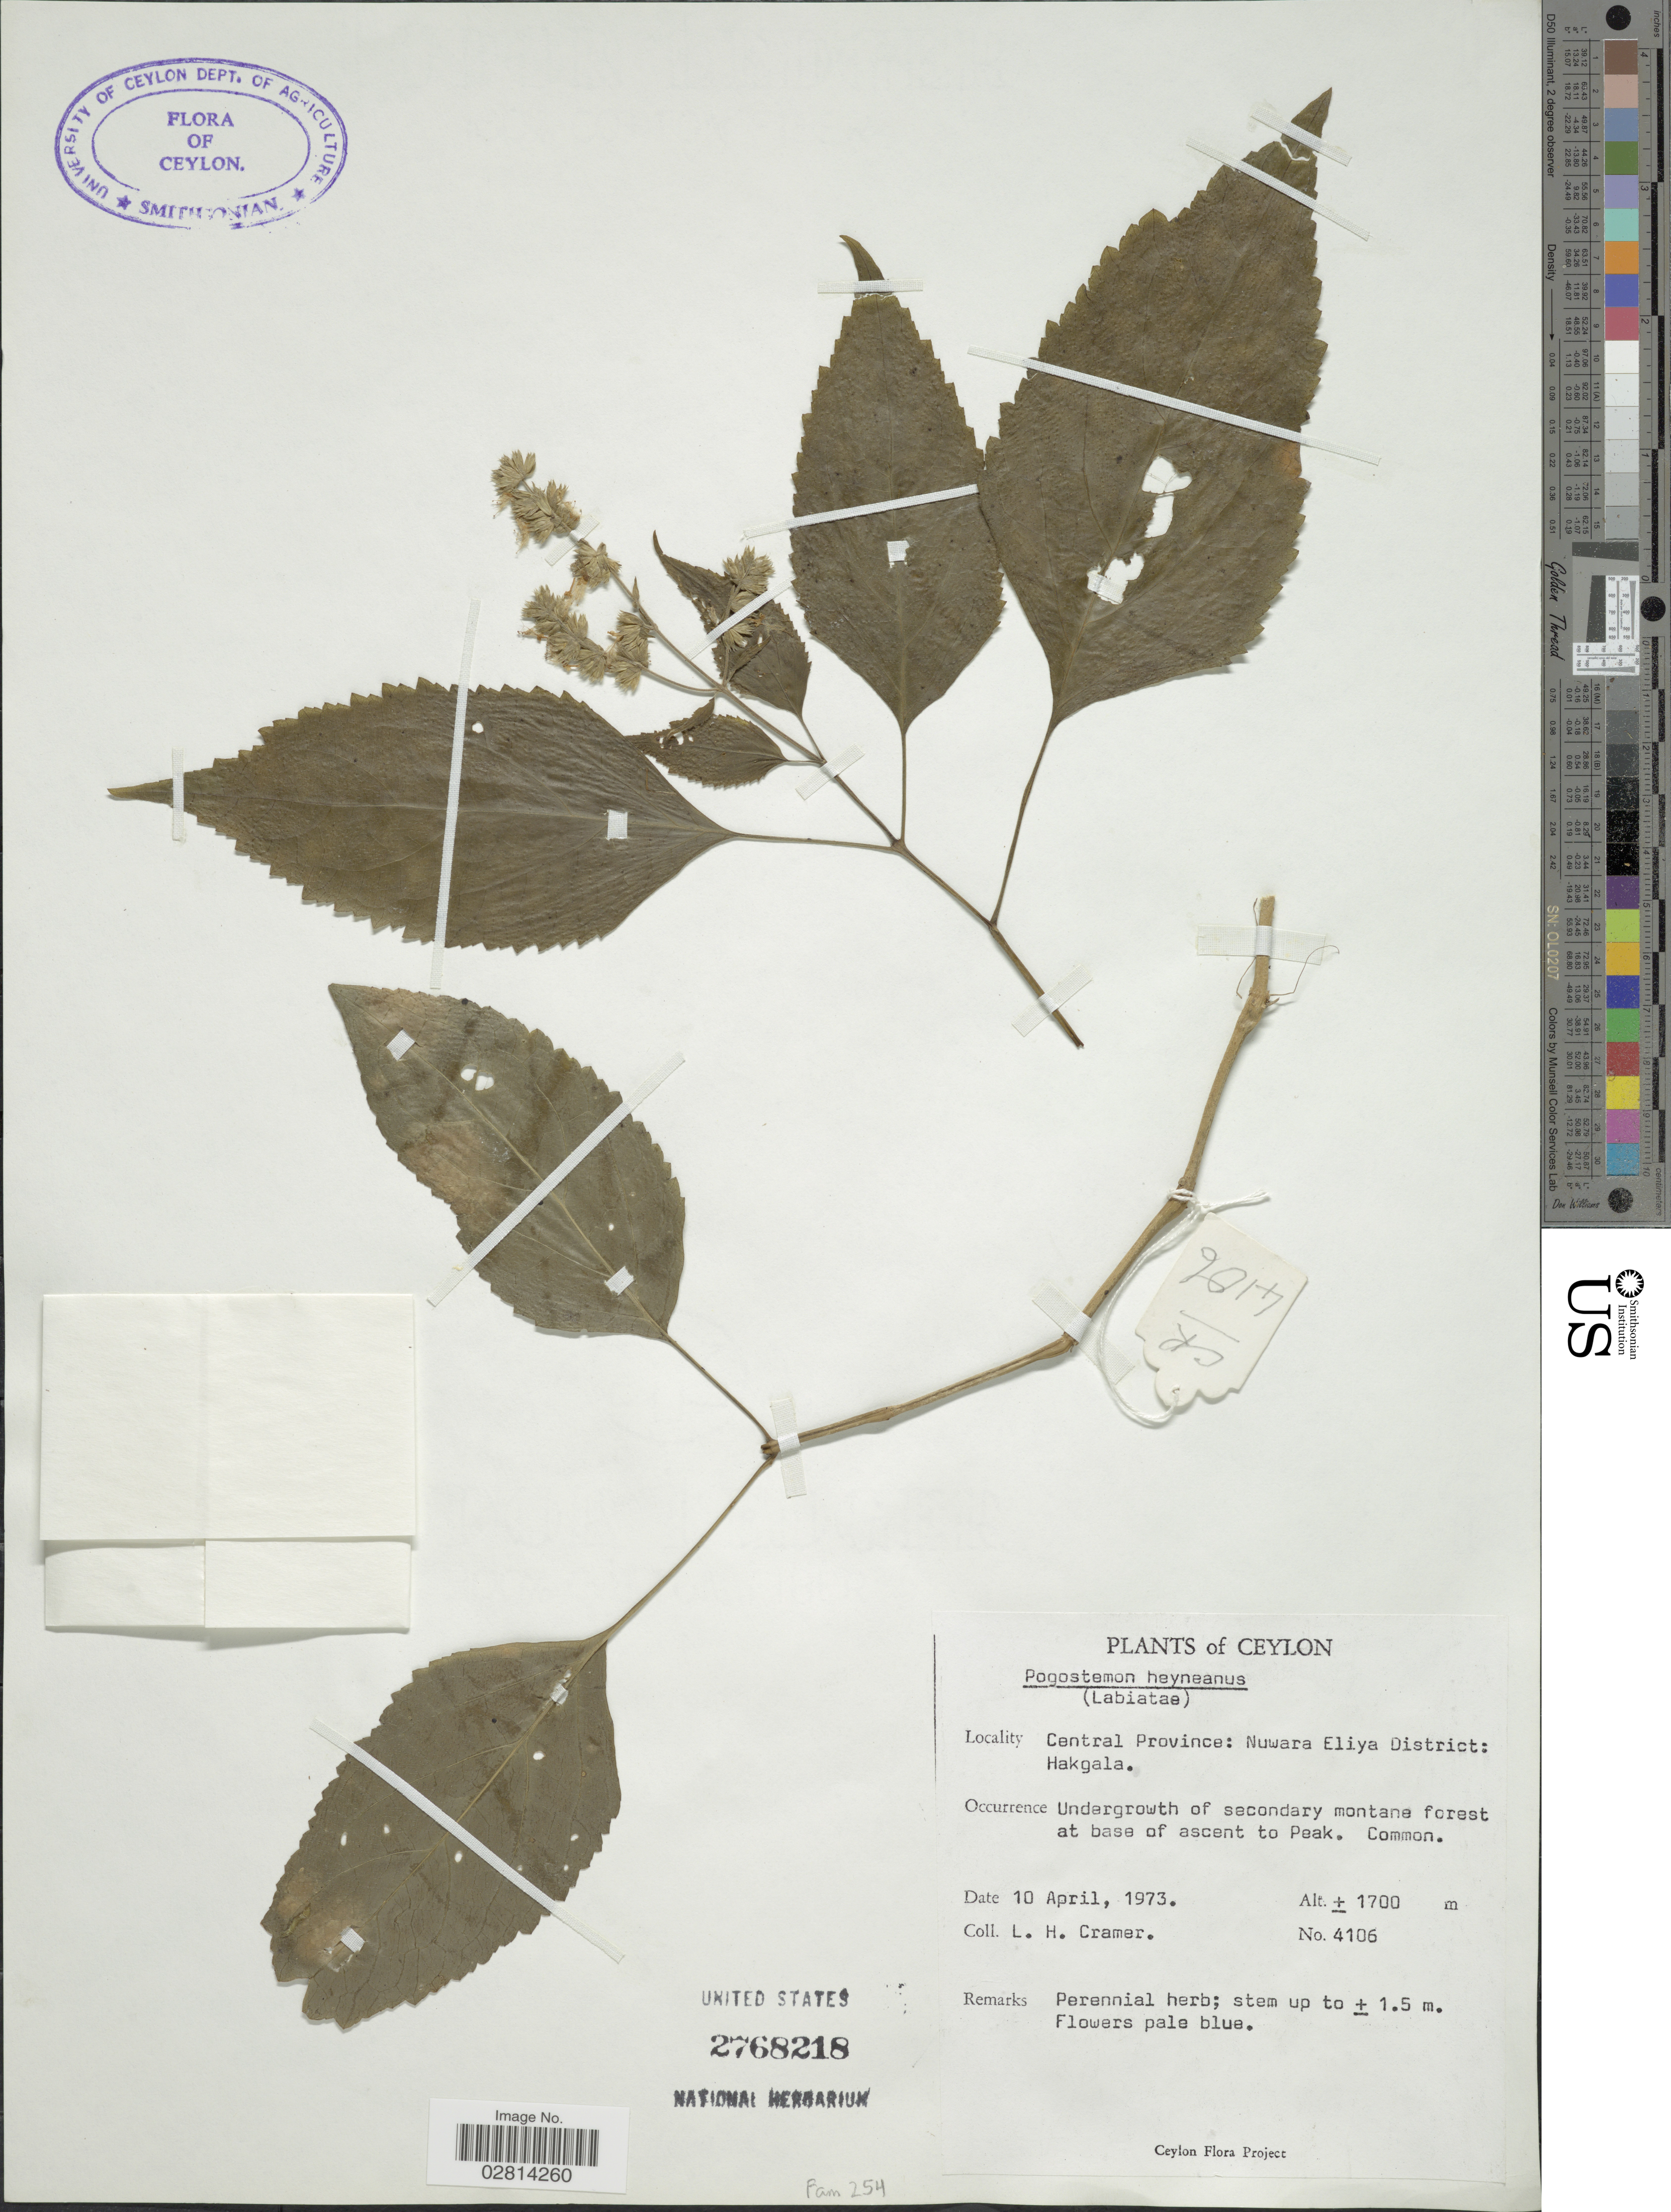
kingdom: Plantae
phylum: Tracheophyta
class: Magnoliopsida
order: Lamiales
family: Lamiaceae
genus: Pogostemon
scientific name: Pogostemon heyneanus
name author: Benth.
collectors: L. H. Cramer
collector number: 4106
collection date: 1973-04-10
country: Sri Lanka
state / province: Central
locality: Ceylon. Nuwara Eliya District: Hakgala.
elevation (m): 1700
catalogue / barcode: US 2768218